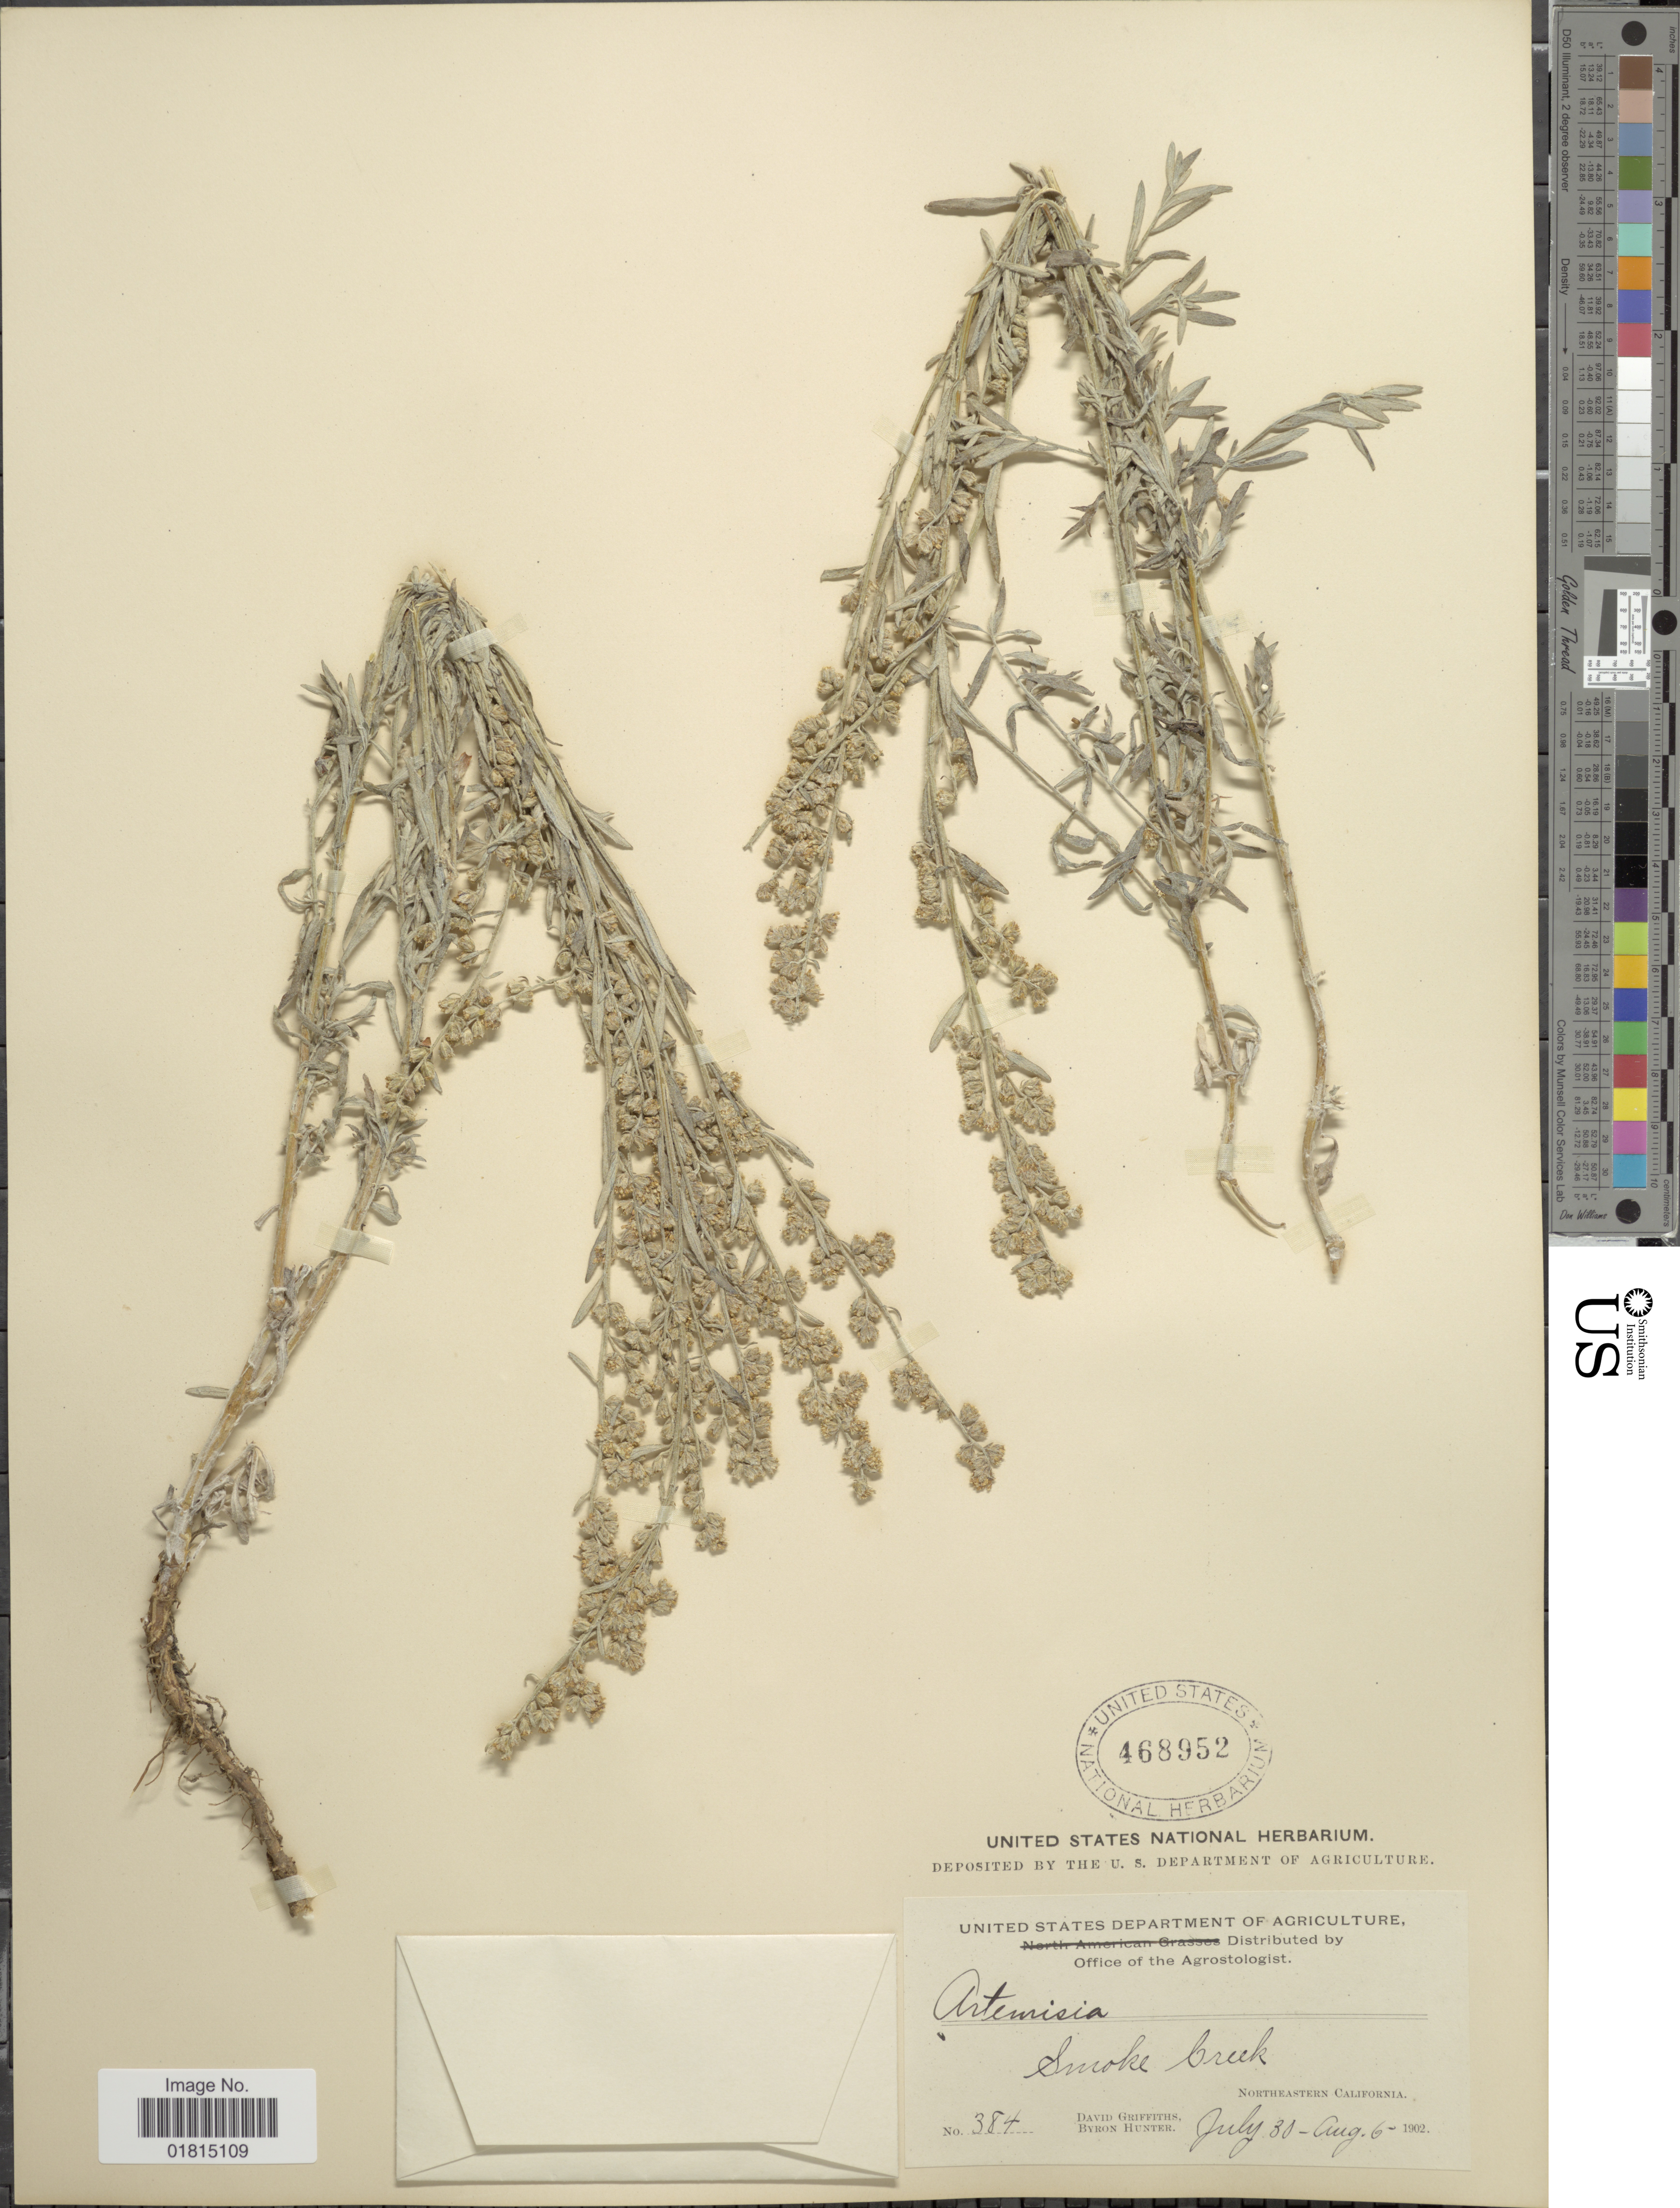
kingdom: Plantae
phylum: Tracheophyta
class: Magnoliopsida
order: Asterales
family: Asteraceae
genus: Artemisia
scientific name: Artemisia diversifolia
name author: Rydb.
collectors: D. Griffiths & B. Hunter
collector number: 384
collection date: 1902-07-30/1902-08-06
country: United States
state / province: California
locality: Smoke Creek, Northeastern California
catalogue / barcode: US 468952